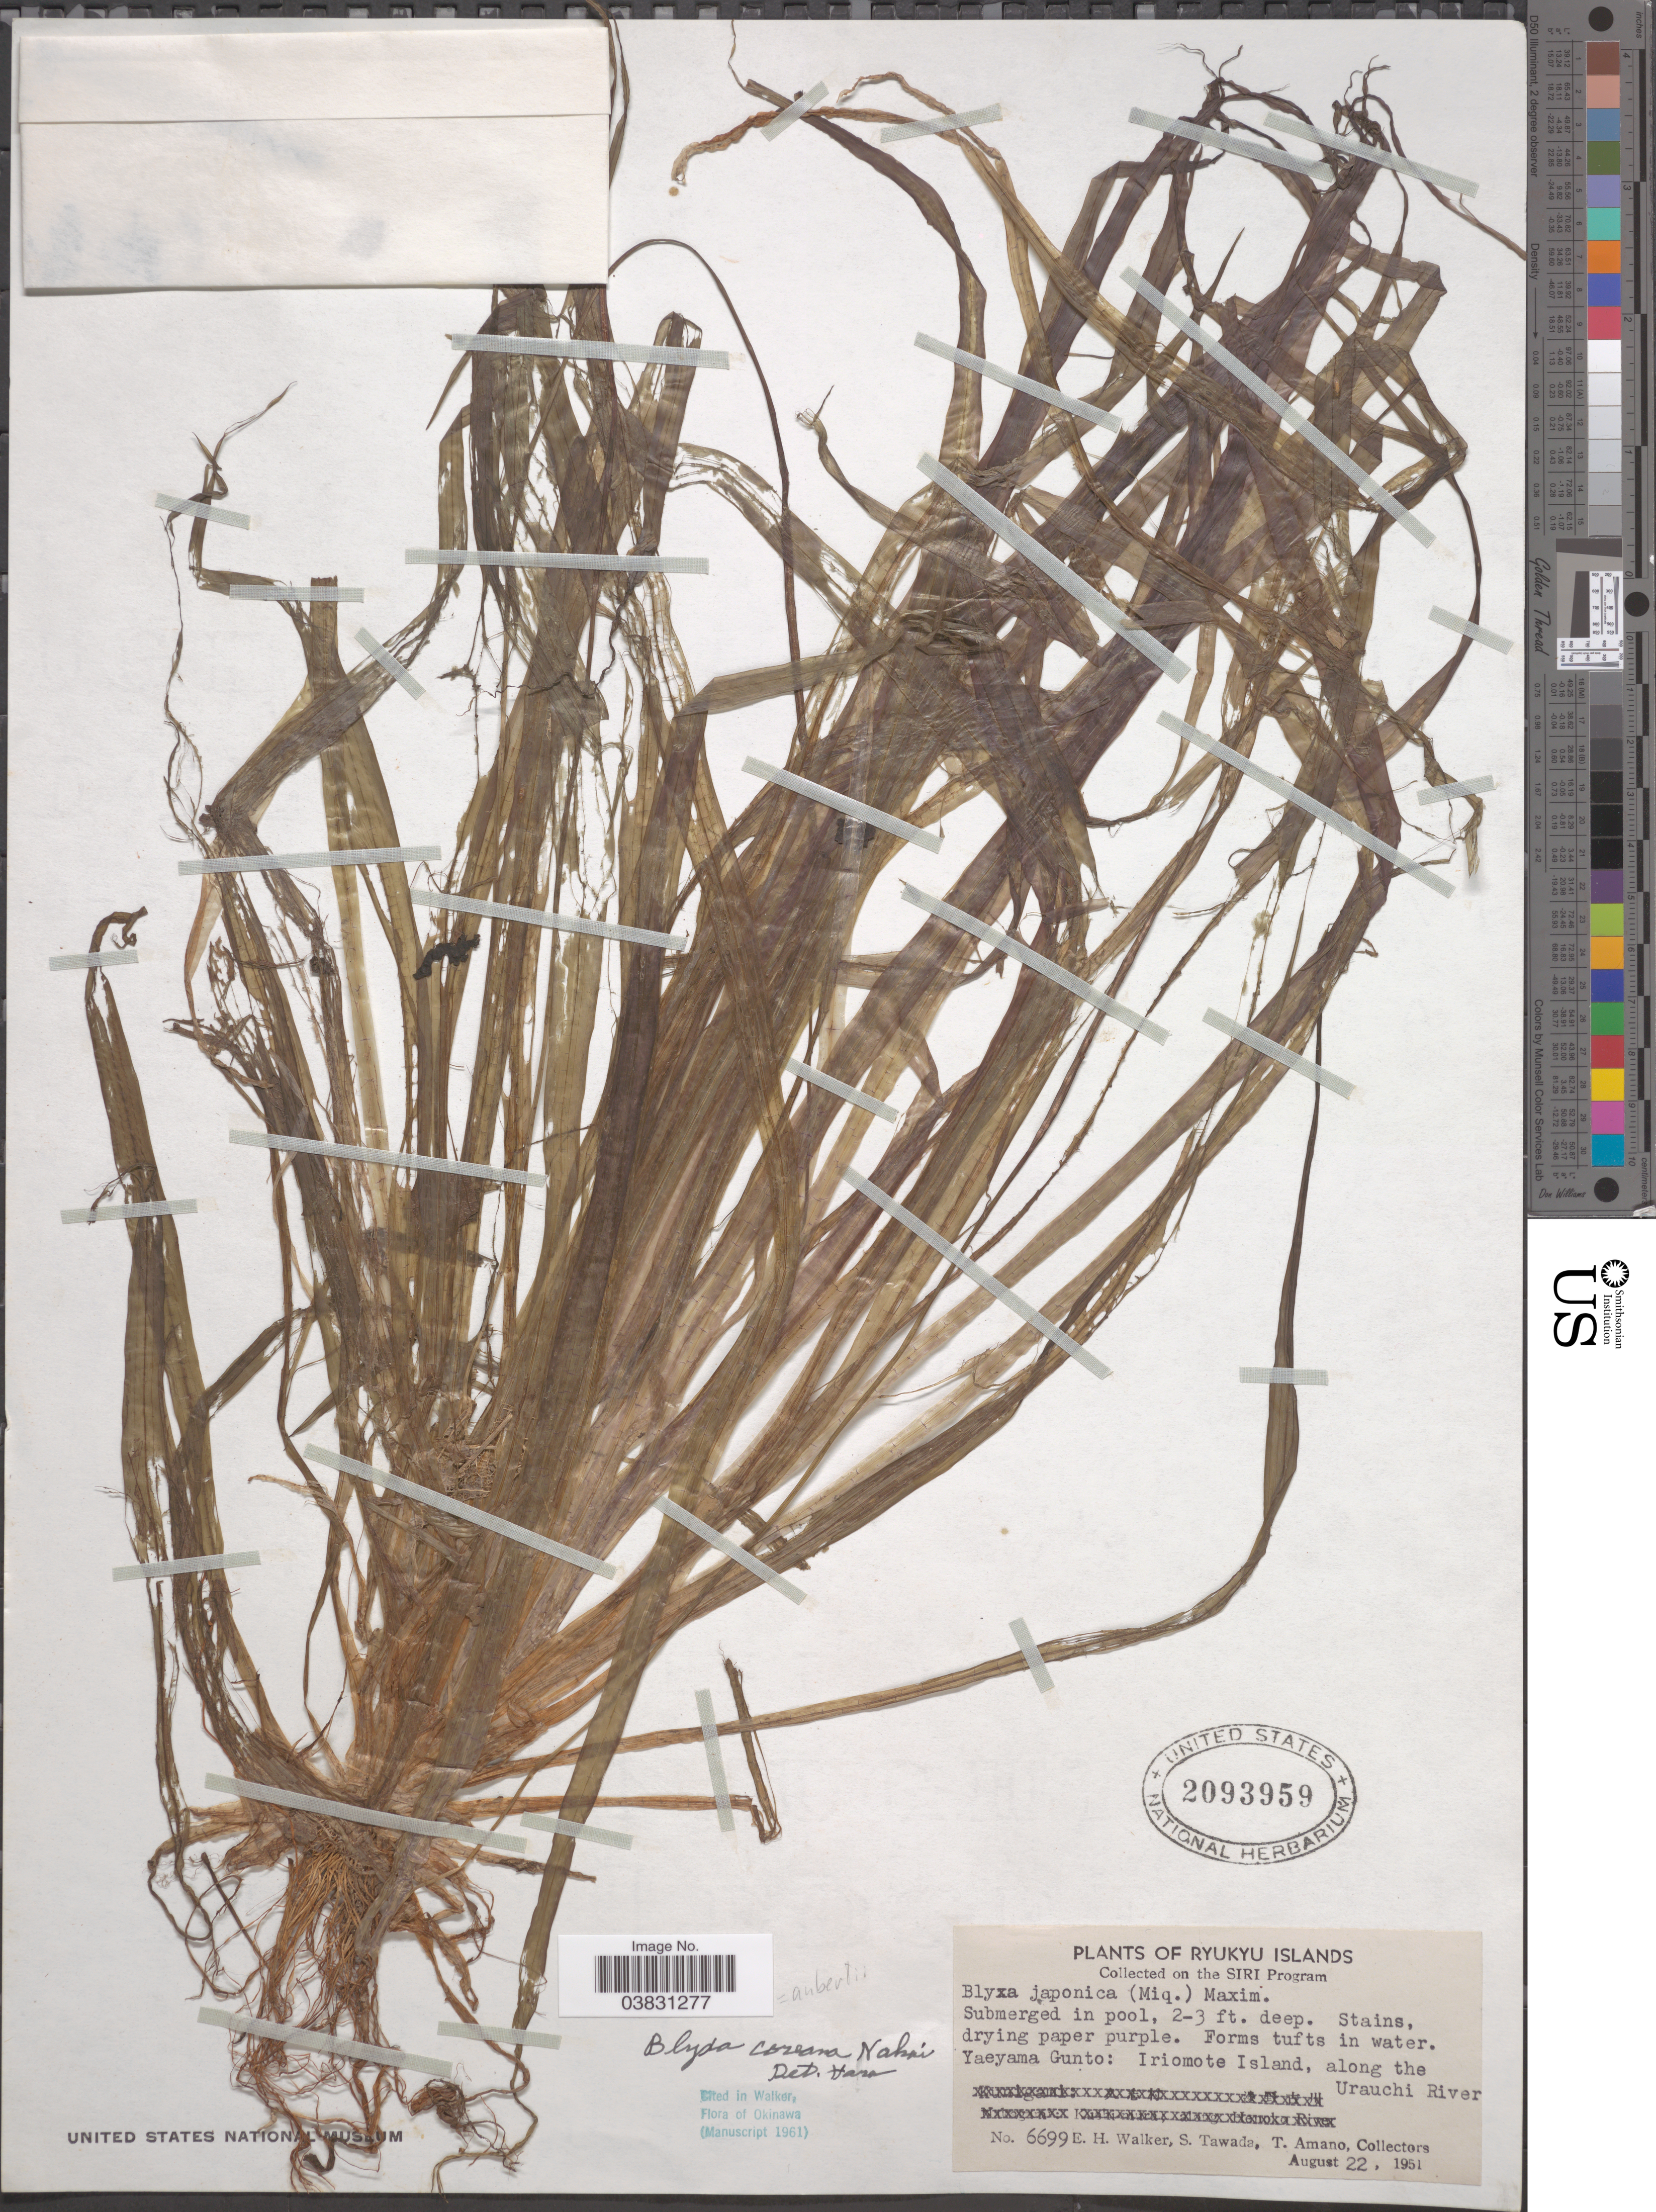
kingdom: Plantae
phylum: Tracheophyta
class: Liliopsida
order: Alismatales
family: Hydrocharitaceae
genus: Blyxa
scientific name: Blyxa aubertii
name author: Rich.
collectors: E. H. Walker, S. Tawada & T. Amano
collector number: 6699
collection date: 1951-08-22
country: Japan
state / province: Okinawa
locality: Ryukyu Islands. On the SIRI Program. Yaeyama Gunto: Iriomote Island, along the Urauchi River.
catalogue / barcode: US 2093959